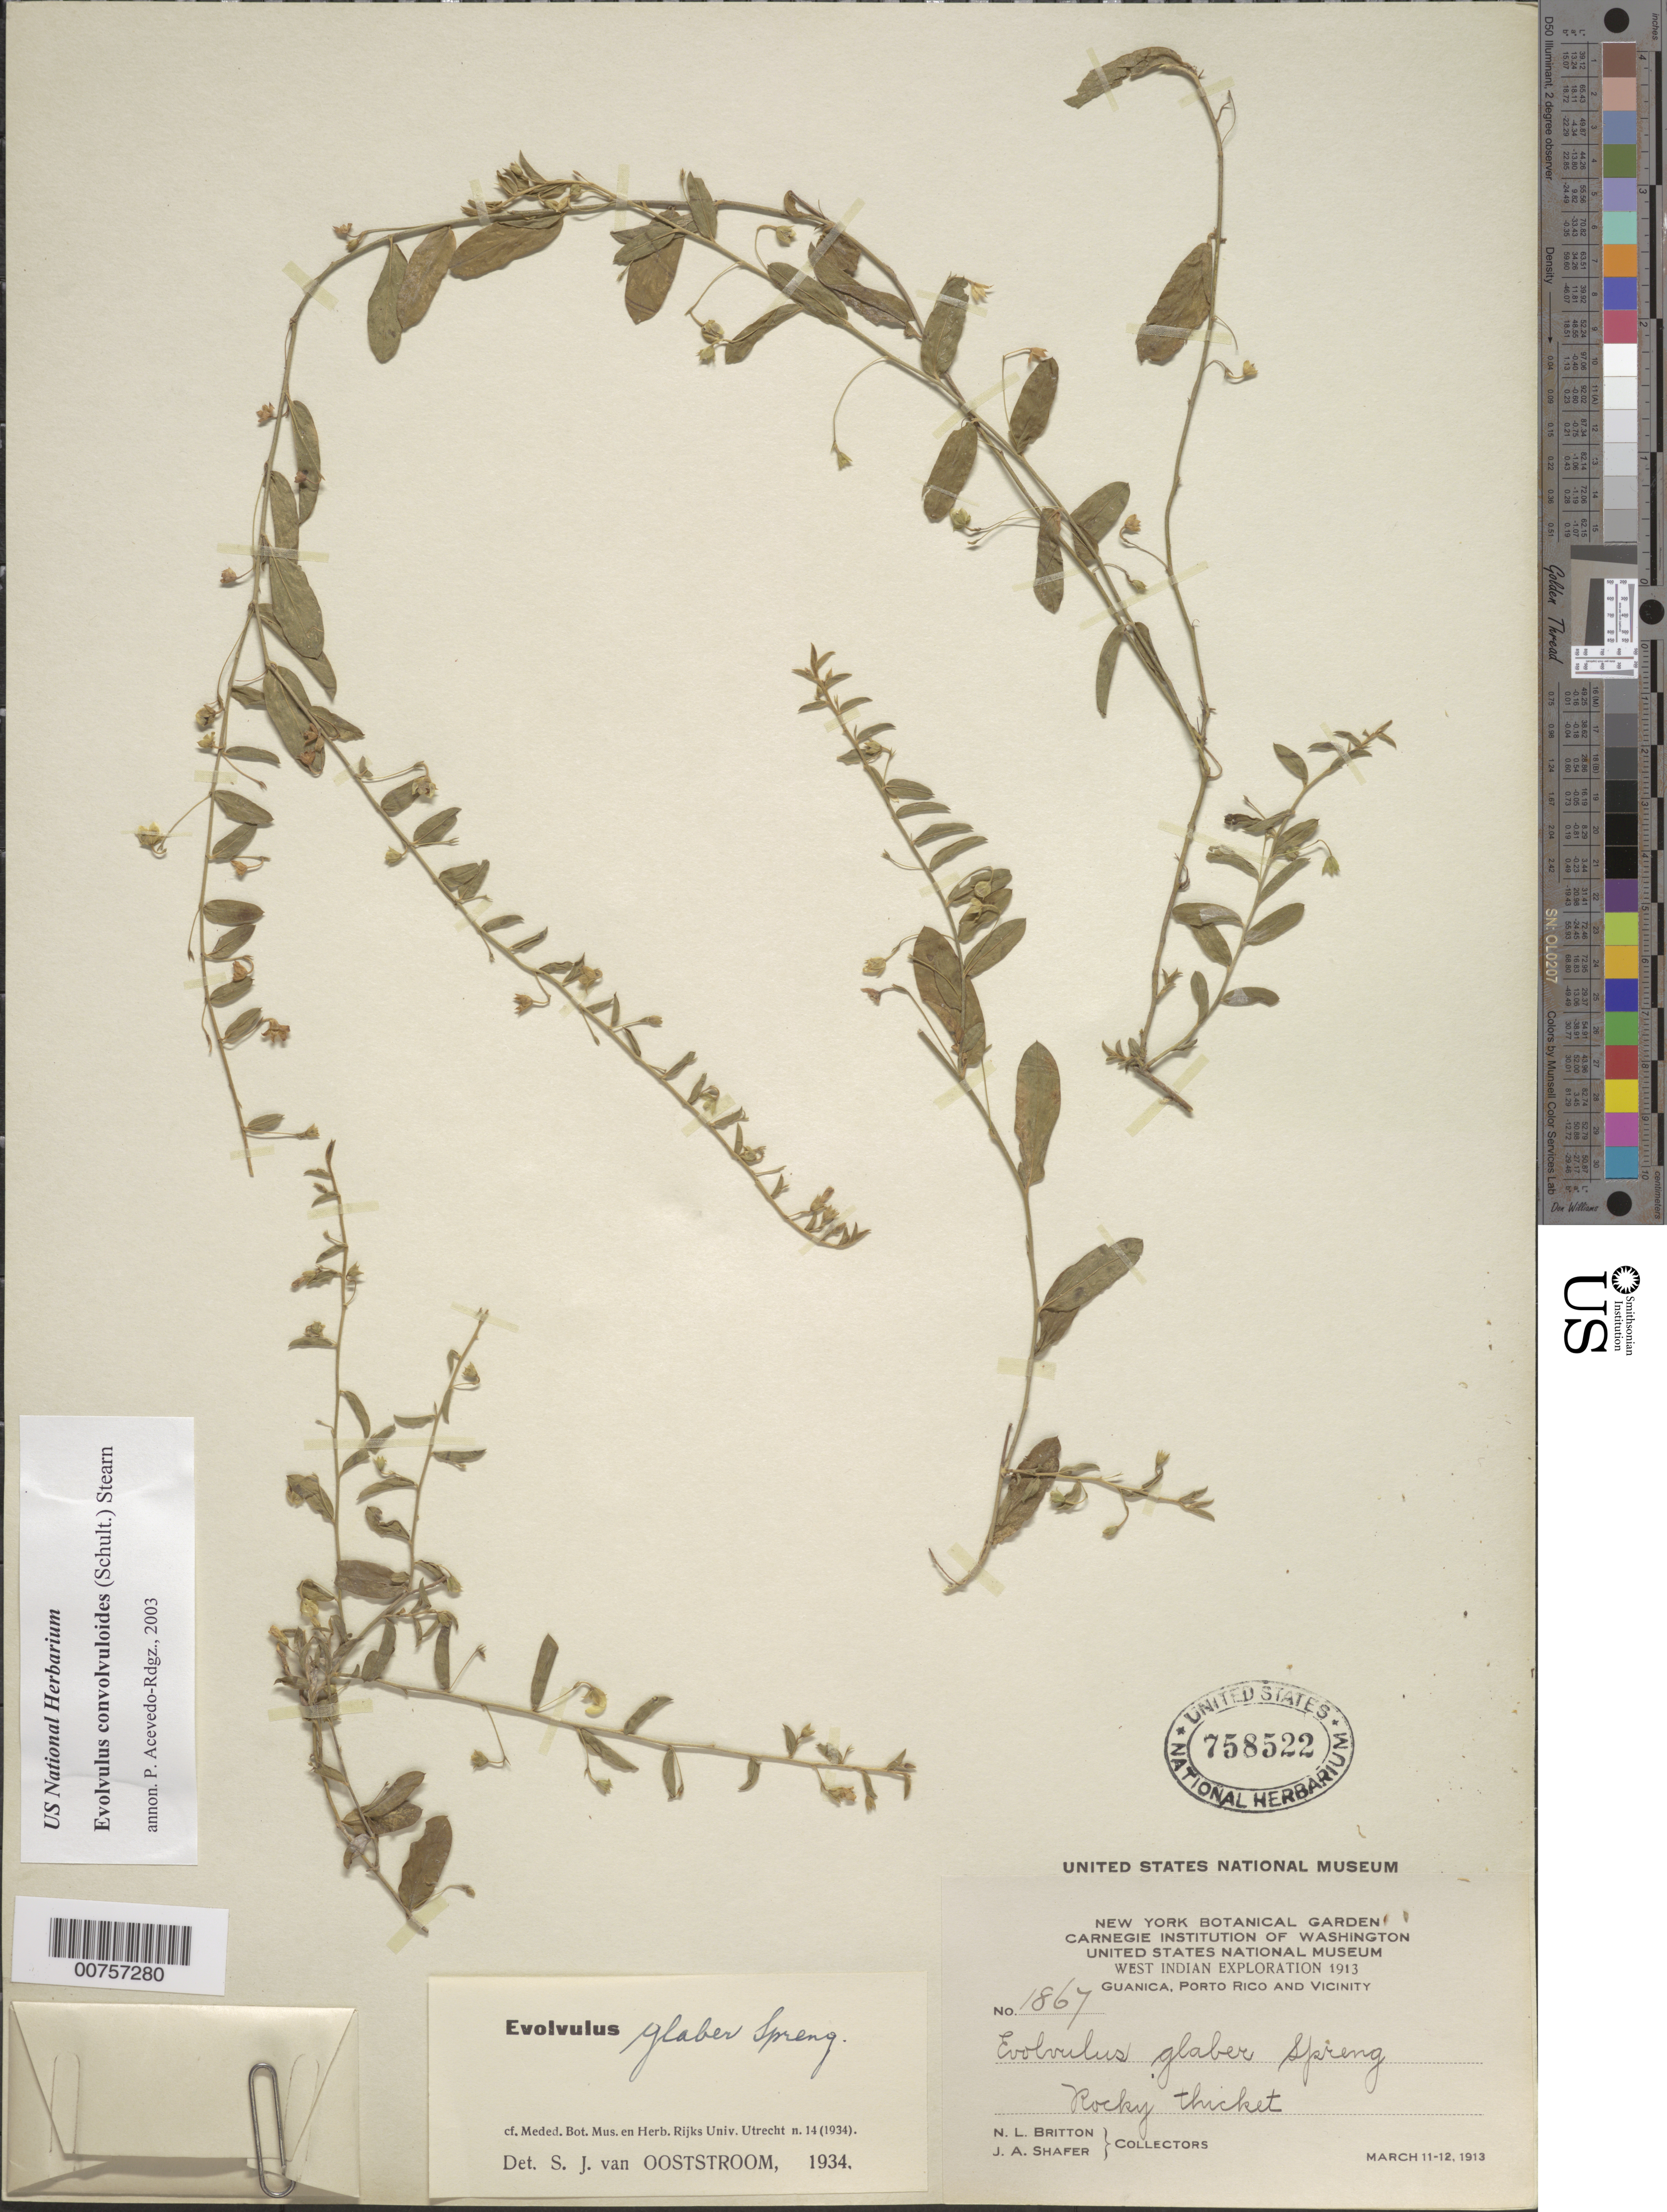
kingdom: Plantae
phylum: Tracheophyta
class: Magnoliopsida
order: Solanales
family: Convolvulaceae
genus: Evolvulus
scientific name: Evolvulus convolvuloides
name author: (Willd. ex Schult.) Stearn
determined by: Acevedo-Rodríguez, P., (BOT), Smithsonian Institution - National Museum of Natural History (UNITED STATES)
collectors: N. Britton & J. A. Shafer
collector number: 1867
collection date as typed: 11 Mar 1913 to 12 Mar 1913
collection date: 1913-03-11/1913-03-12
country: Puerto Rico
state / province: Guánica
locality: Guanica.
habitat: Rocky thicket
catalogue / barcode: US 758522